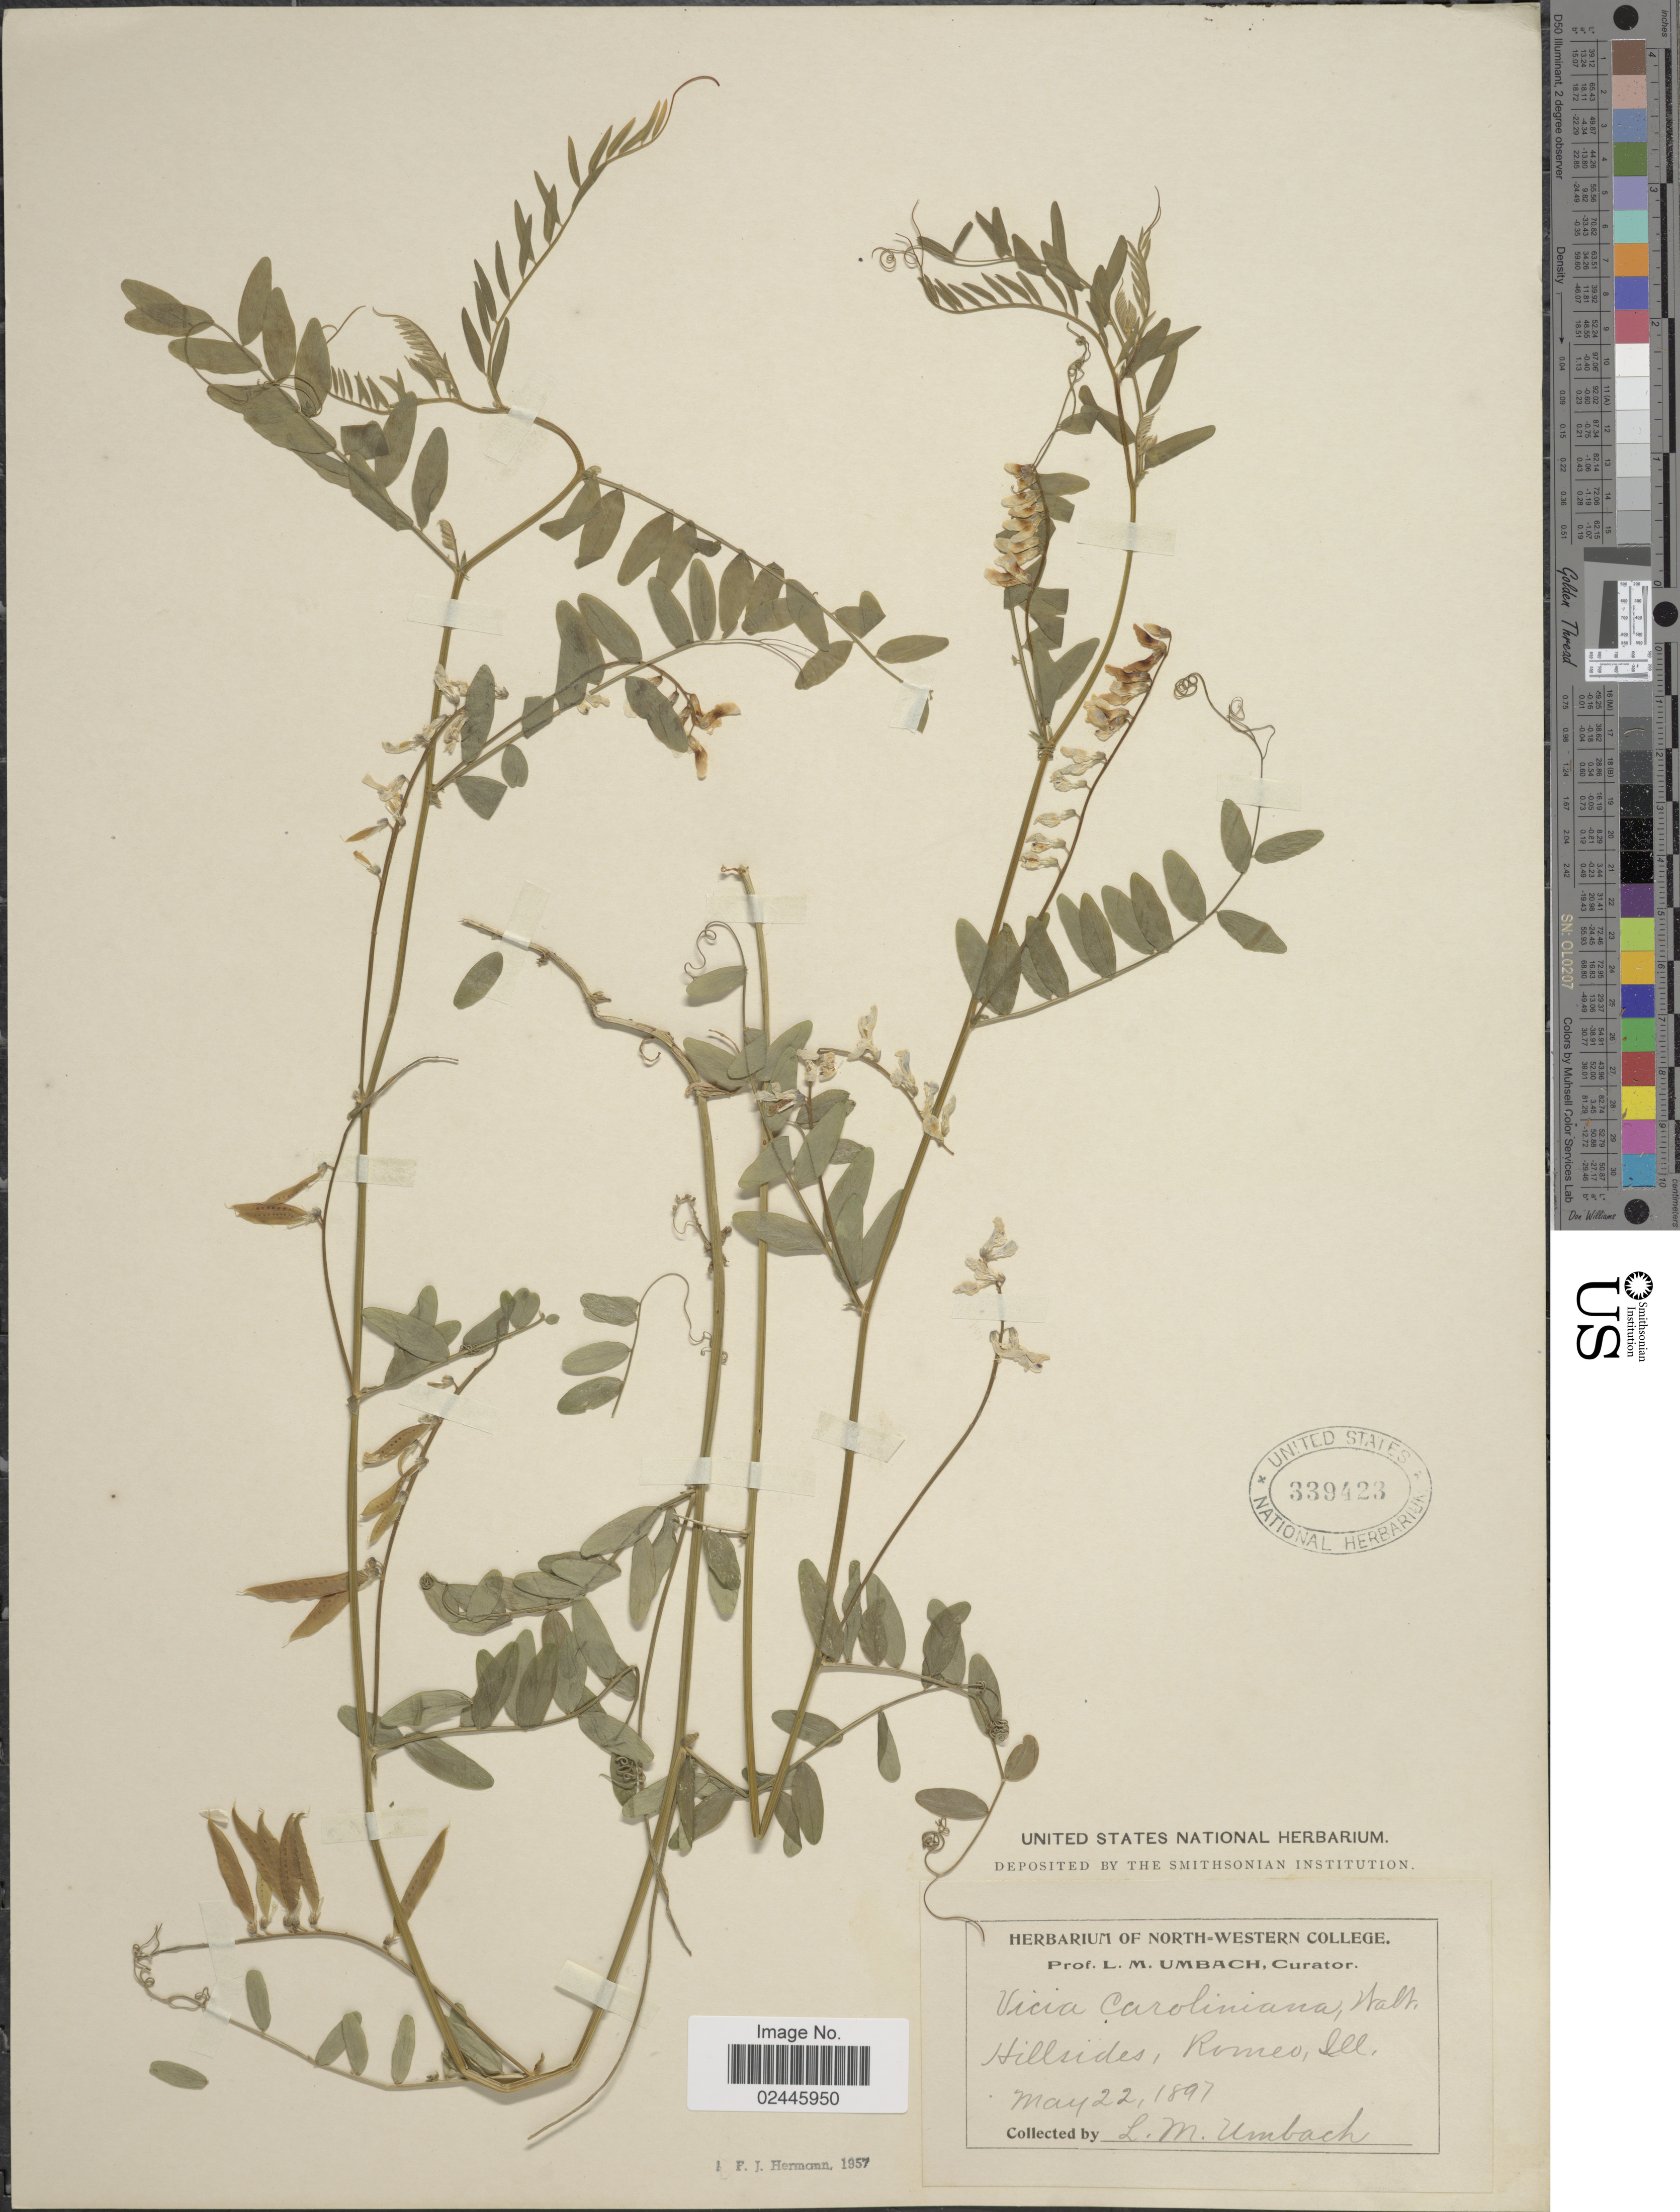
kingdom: Plantae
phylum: Tracheophyta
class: Magnoliopsida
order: Fabales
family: Fabaceae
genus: Vicia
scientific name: Vicia caroliniana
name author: Walter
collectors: L. M. Umbach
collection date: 1897-05-22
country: United States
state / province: Illinois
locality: Hillsides, Romeo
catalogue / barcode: US 339423